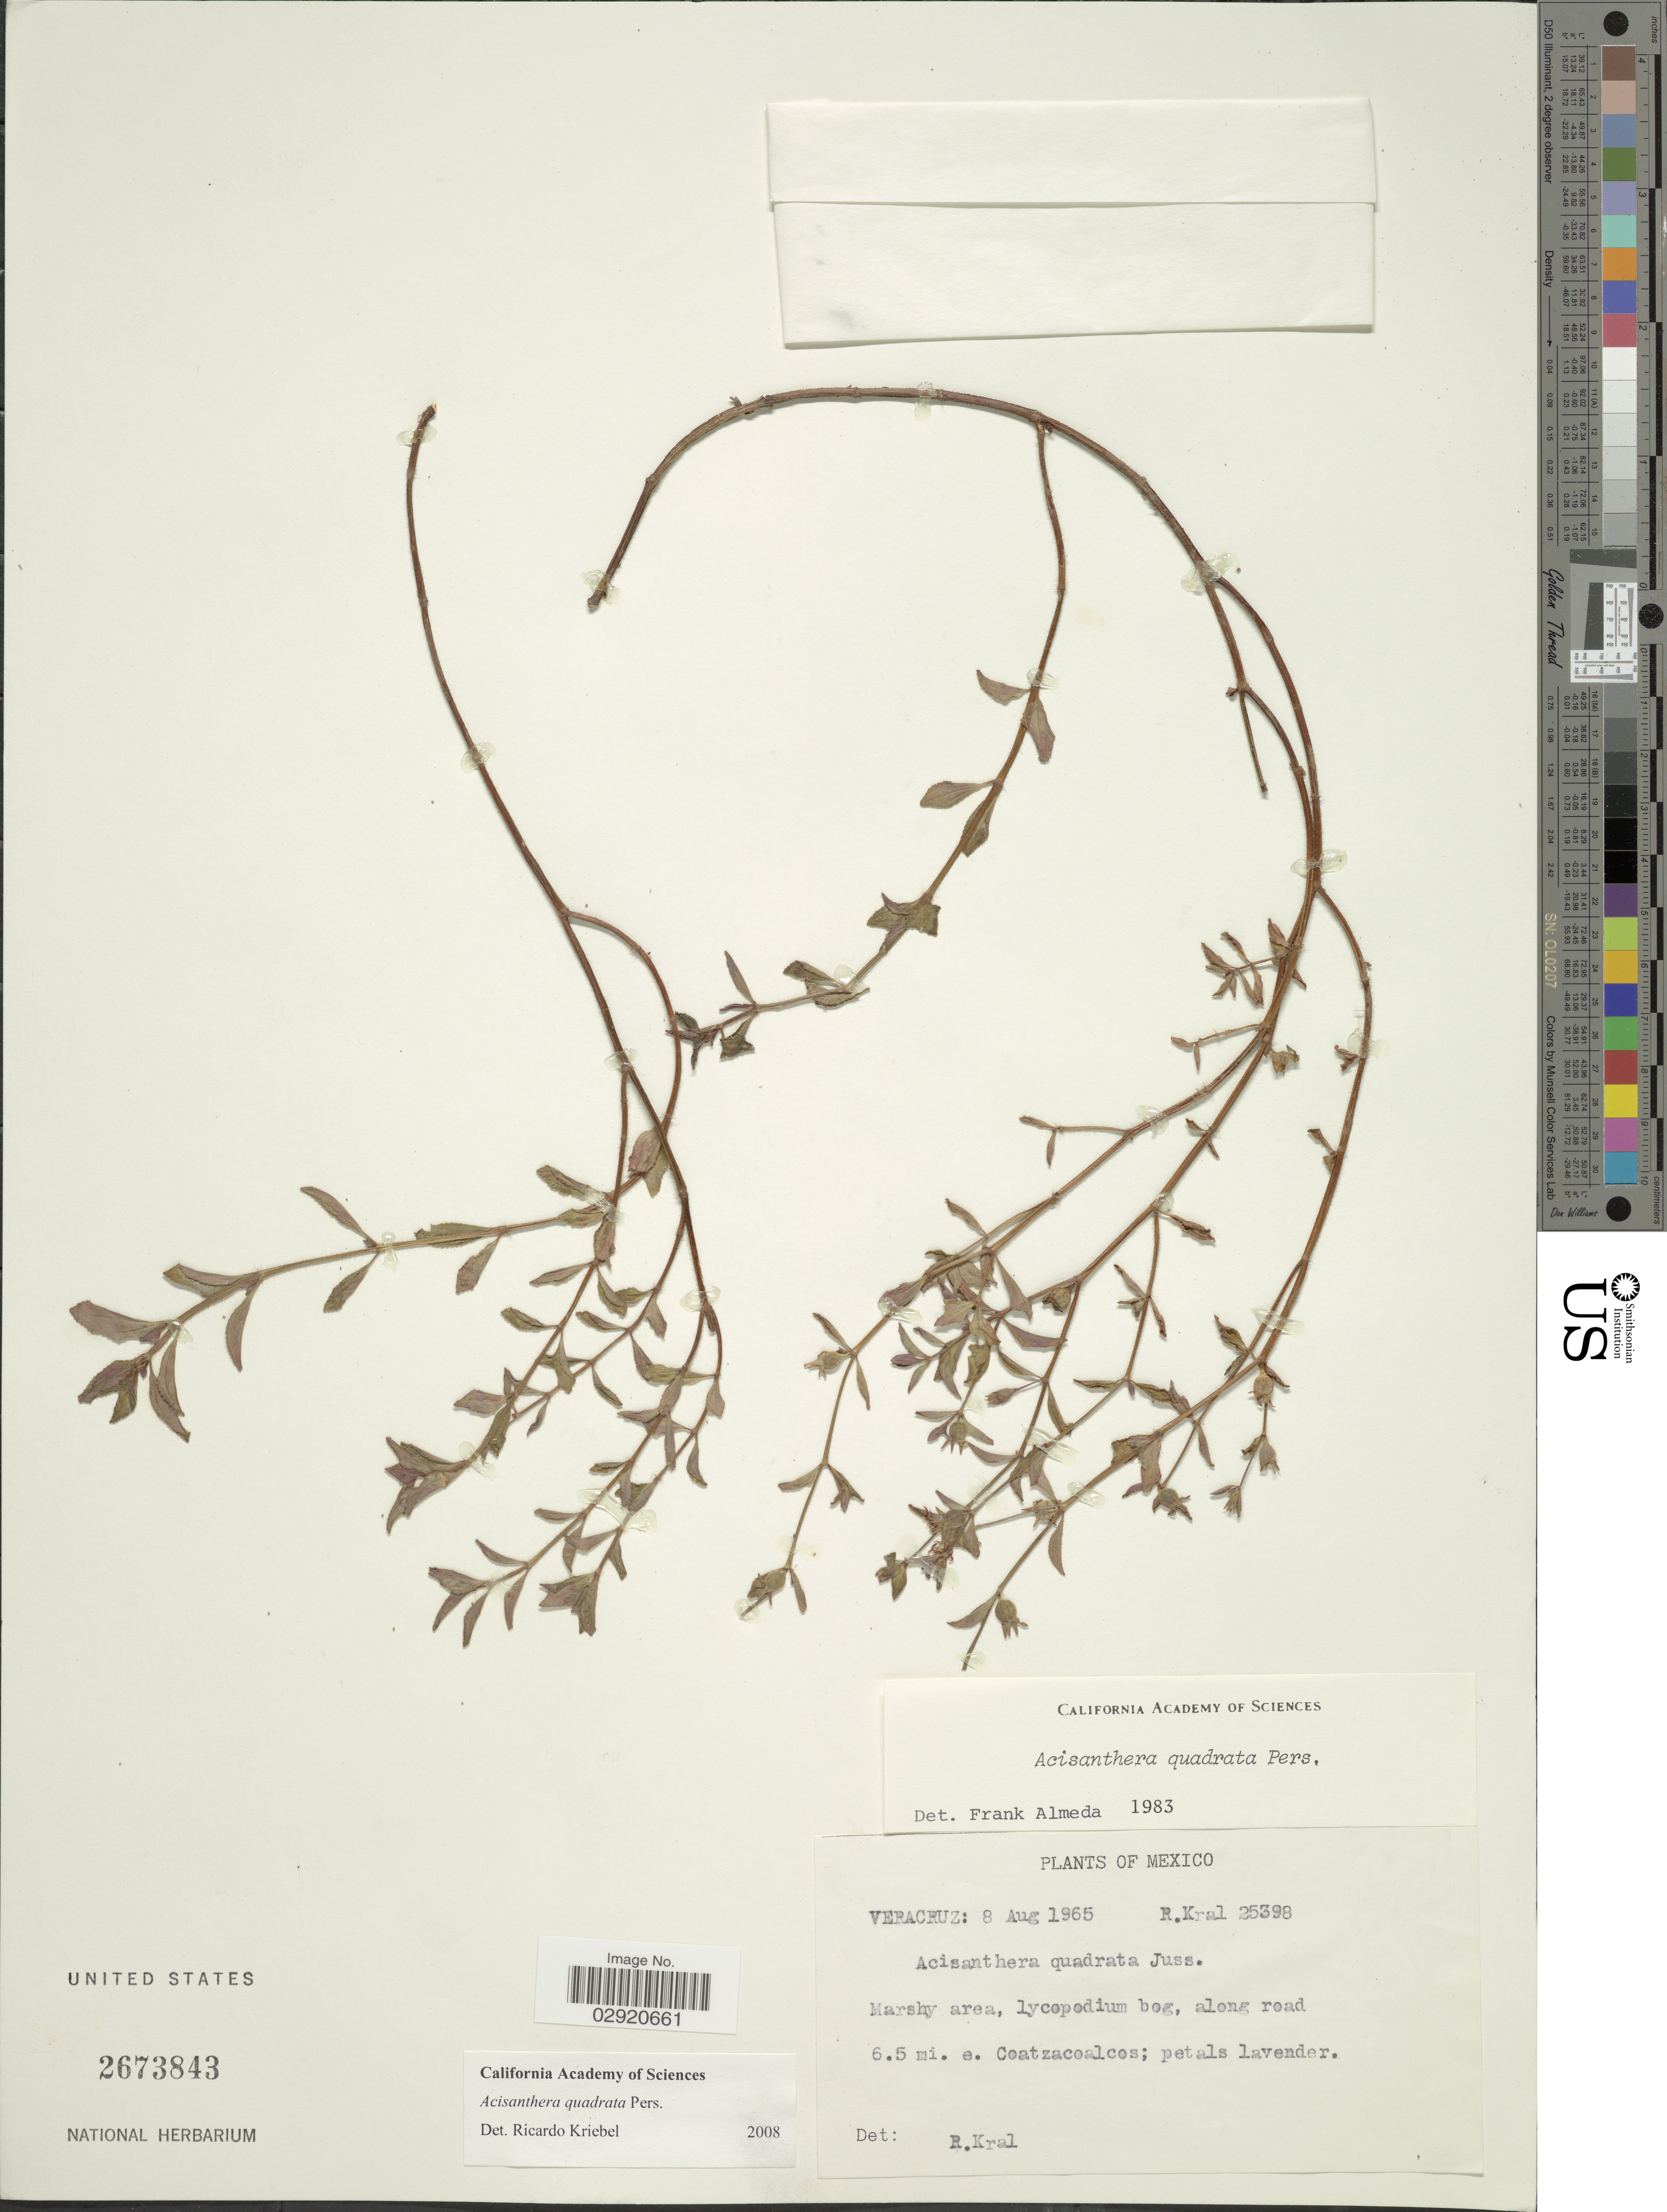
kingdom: Plantae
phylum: Tracheophyta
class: Magnoliopsida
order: Myrtales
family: Melastomataceae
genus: Acisanthera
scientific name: Acisanthera erecta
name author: Gleason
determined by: Nunes da Silva, Diego, (RB), Jardim Botanico do Rio de Janeiro - Herbario (BRAZIL)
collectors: R. Kral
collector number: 25398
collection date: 1965-08-08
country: Mexico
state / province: Veracruz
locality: Veracruz. along road 6.5 mi. e. Coatzacoalcos.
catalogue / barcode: US 2673843